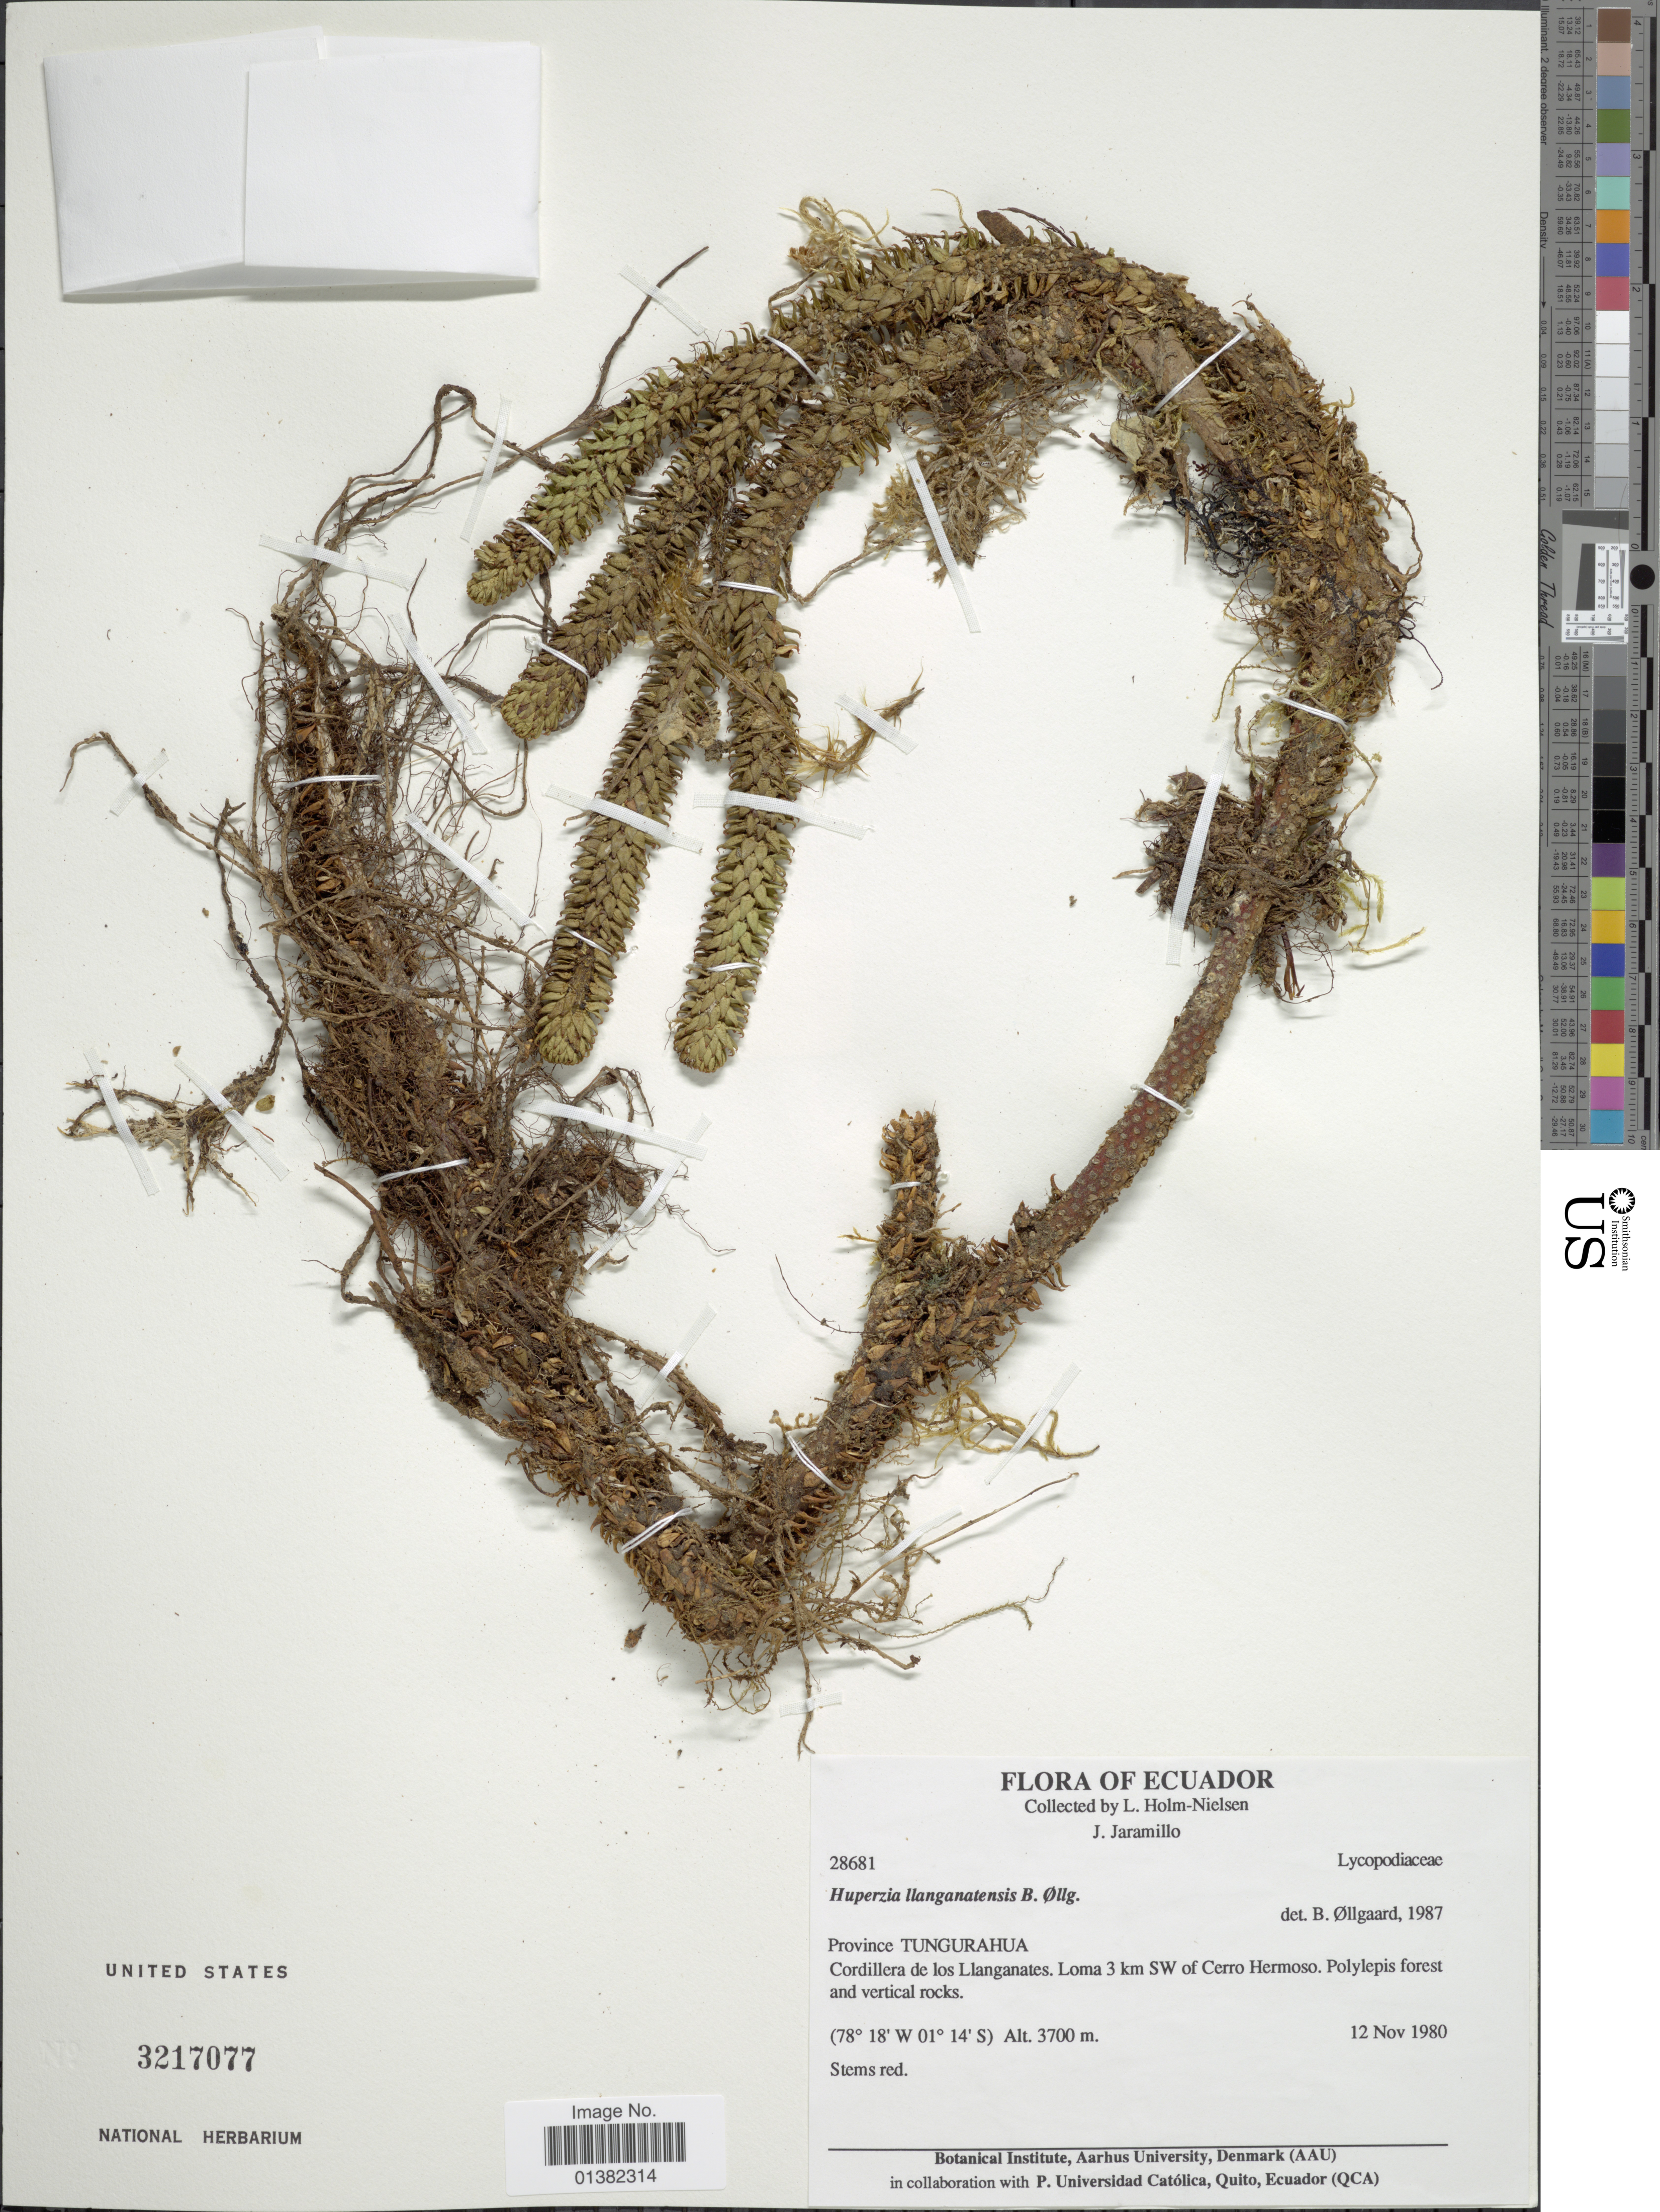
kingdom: Plantae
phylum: Tracheophyta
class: Lycopodiopsida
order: Lycopodiales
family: Lycopodiaceae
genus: Phlegmariurus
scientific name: Phlegmariurus llanganatensis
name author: (B. Øllg.) B. Øllg.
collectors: L. B. Holm-Nielsen & J. Jaramillo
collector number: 28681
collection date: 1980-11-12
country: Ecuador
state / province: Tungurahua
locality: Cordillera de los Llanganates. Loma 3 km SW of Cerro Hermoso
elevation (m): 3700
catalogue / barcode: US 3217077